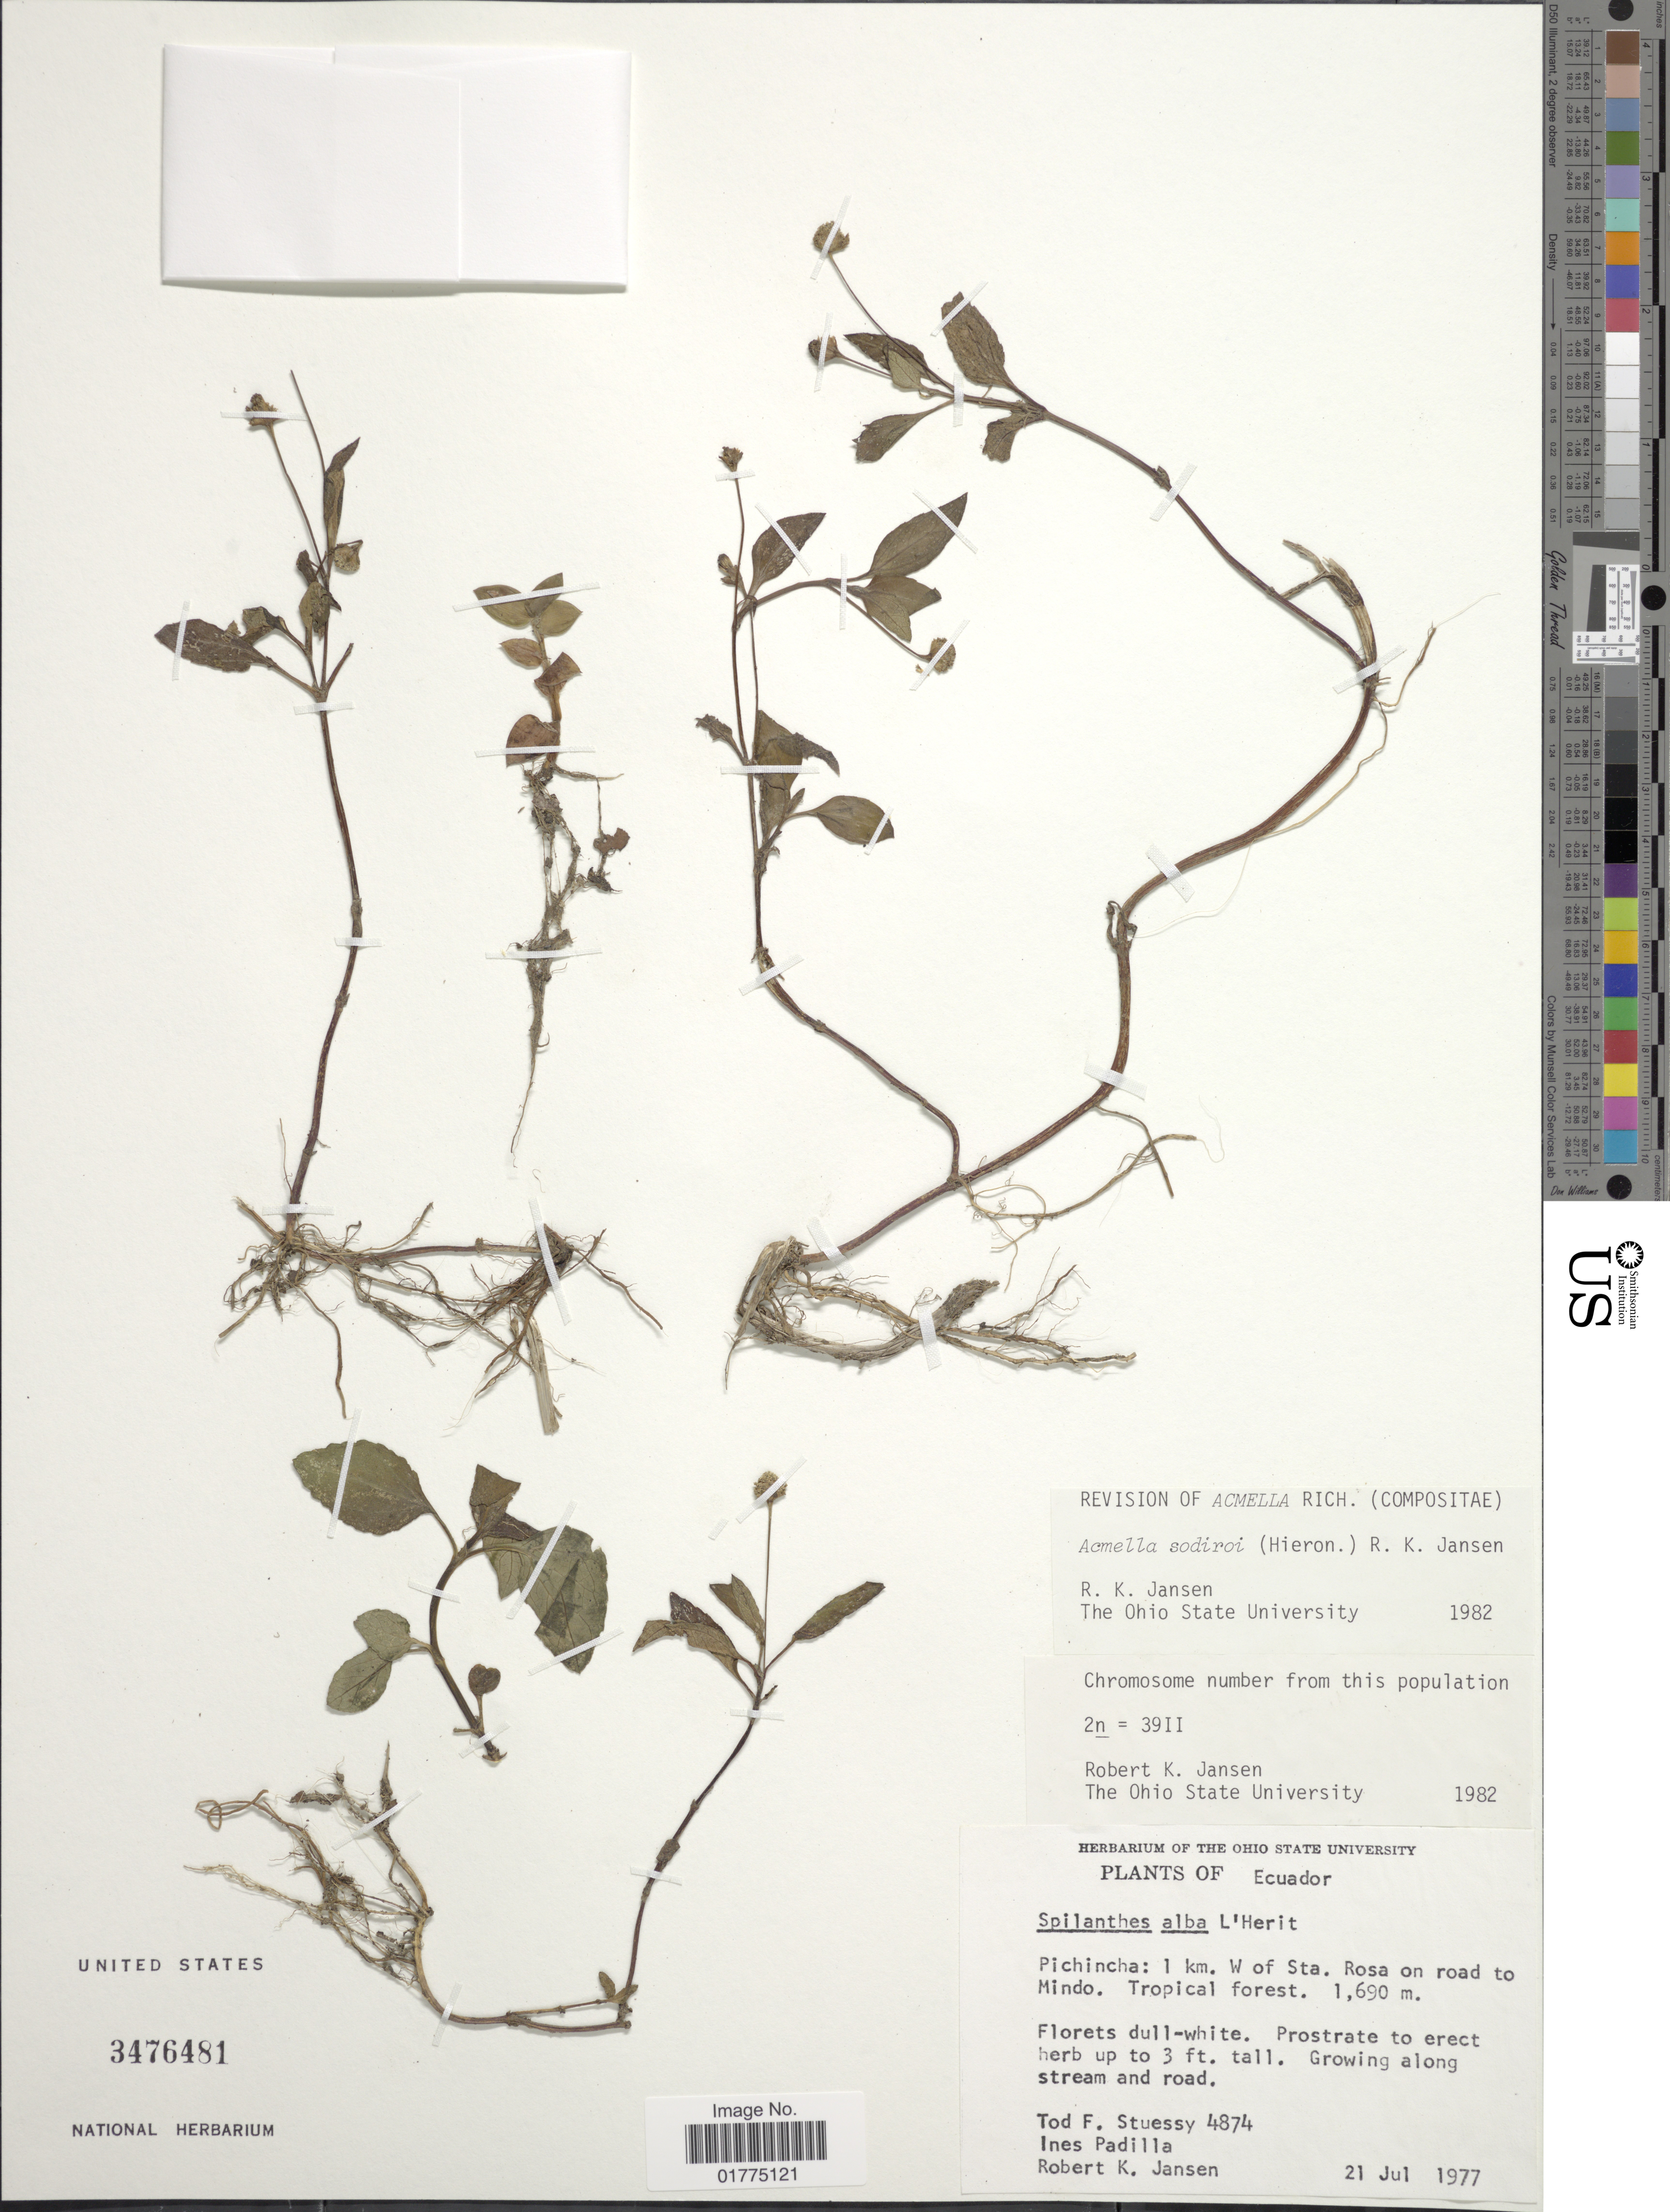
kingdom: Plantae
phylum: Tracheophyta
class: Magnoliopsida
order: Asterales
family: Asteraceae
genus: Acmella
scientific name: Acmella sodiroi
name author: (Hieron.) R.K. Jansen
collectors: T. Stuessy, I. Padilla & R. K. Jansen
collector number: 4874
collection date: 1977-07-21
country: Ecuador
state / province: Pichincha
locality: Pichincha: 1 km. W of Sta. Rosa on road to Mindo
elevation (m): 1690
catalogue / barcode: US 3476481